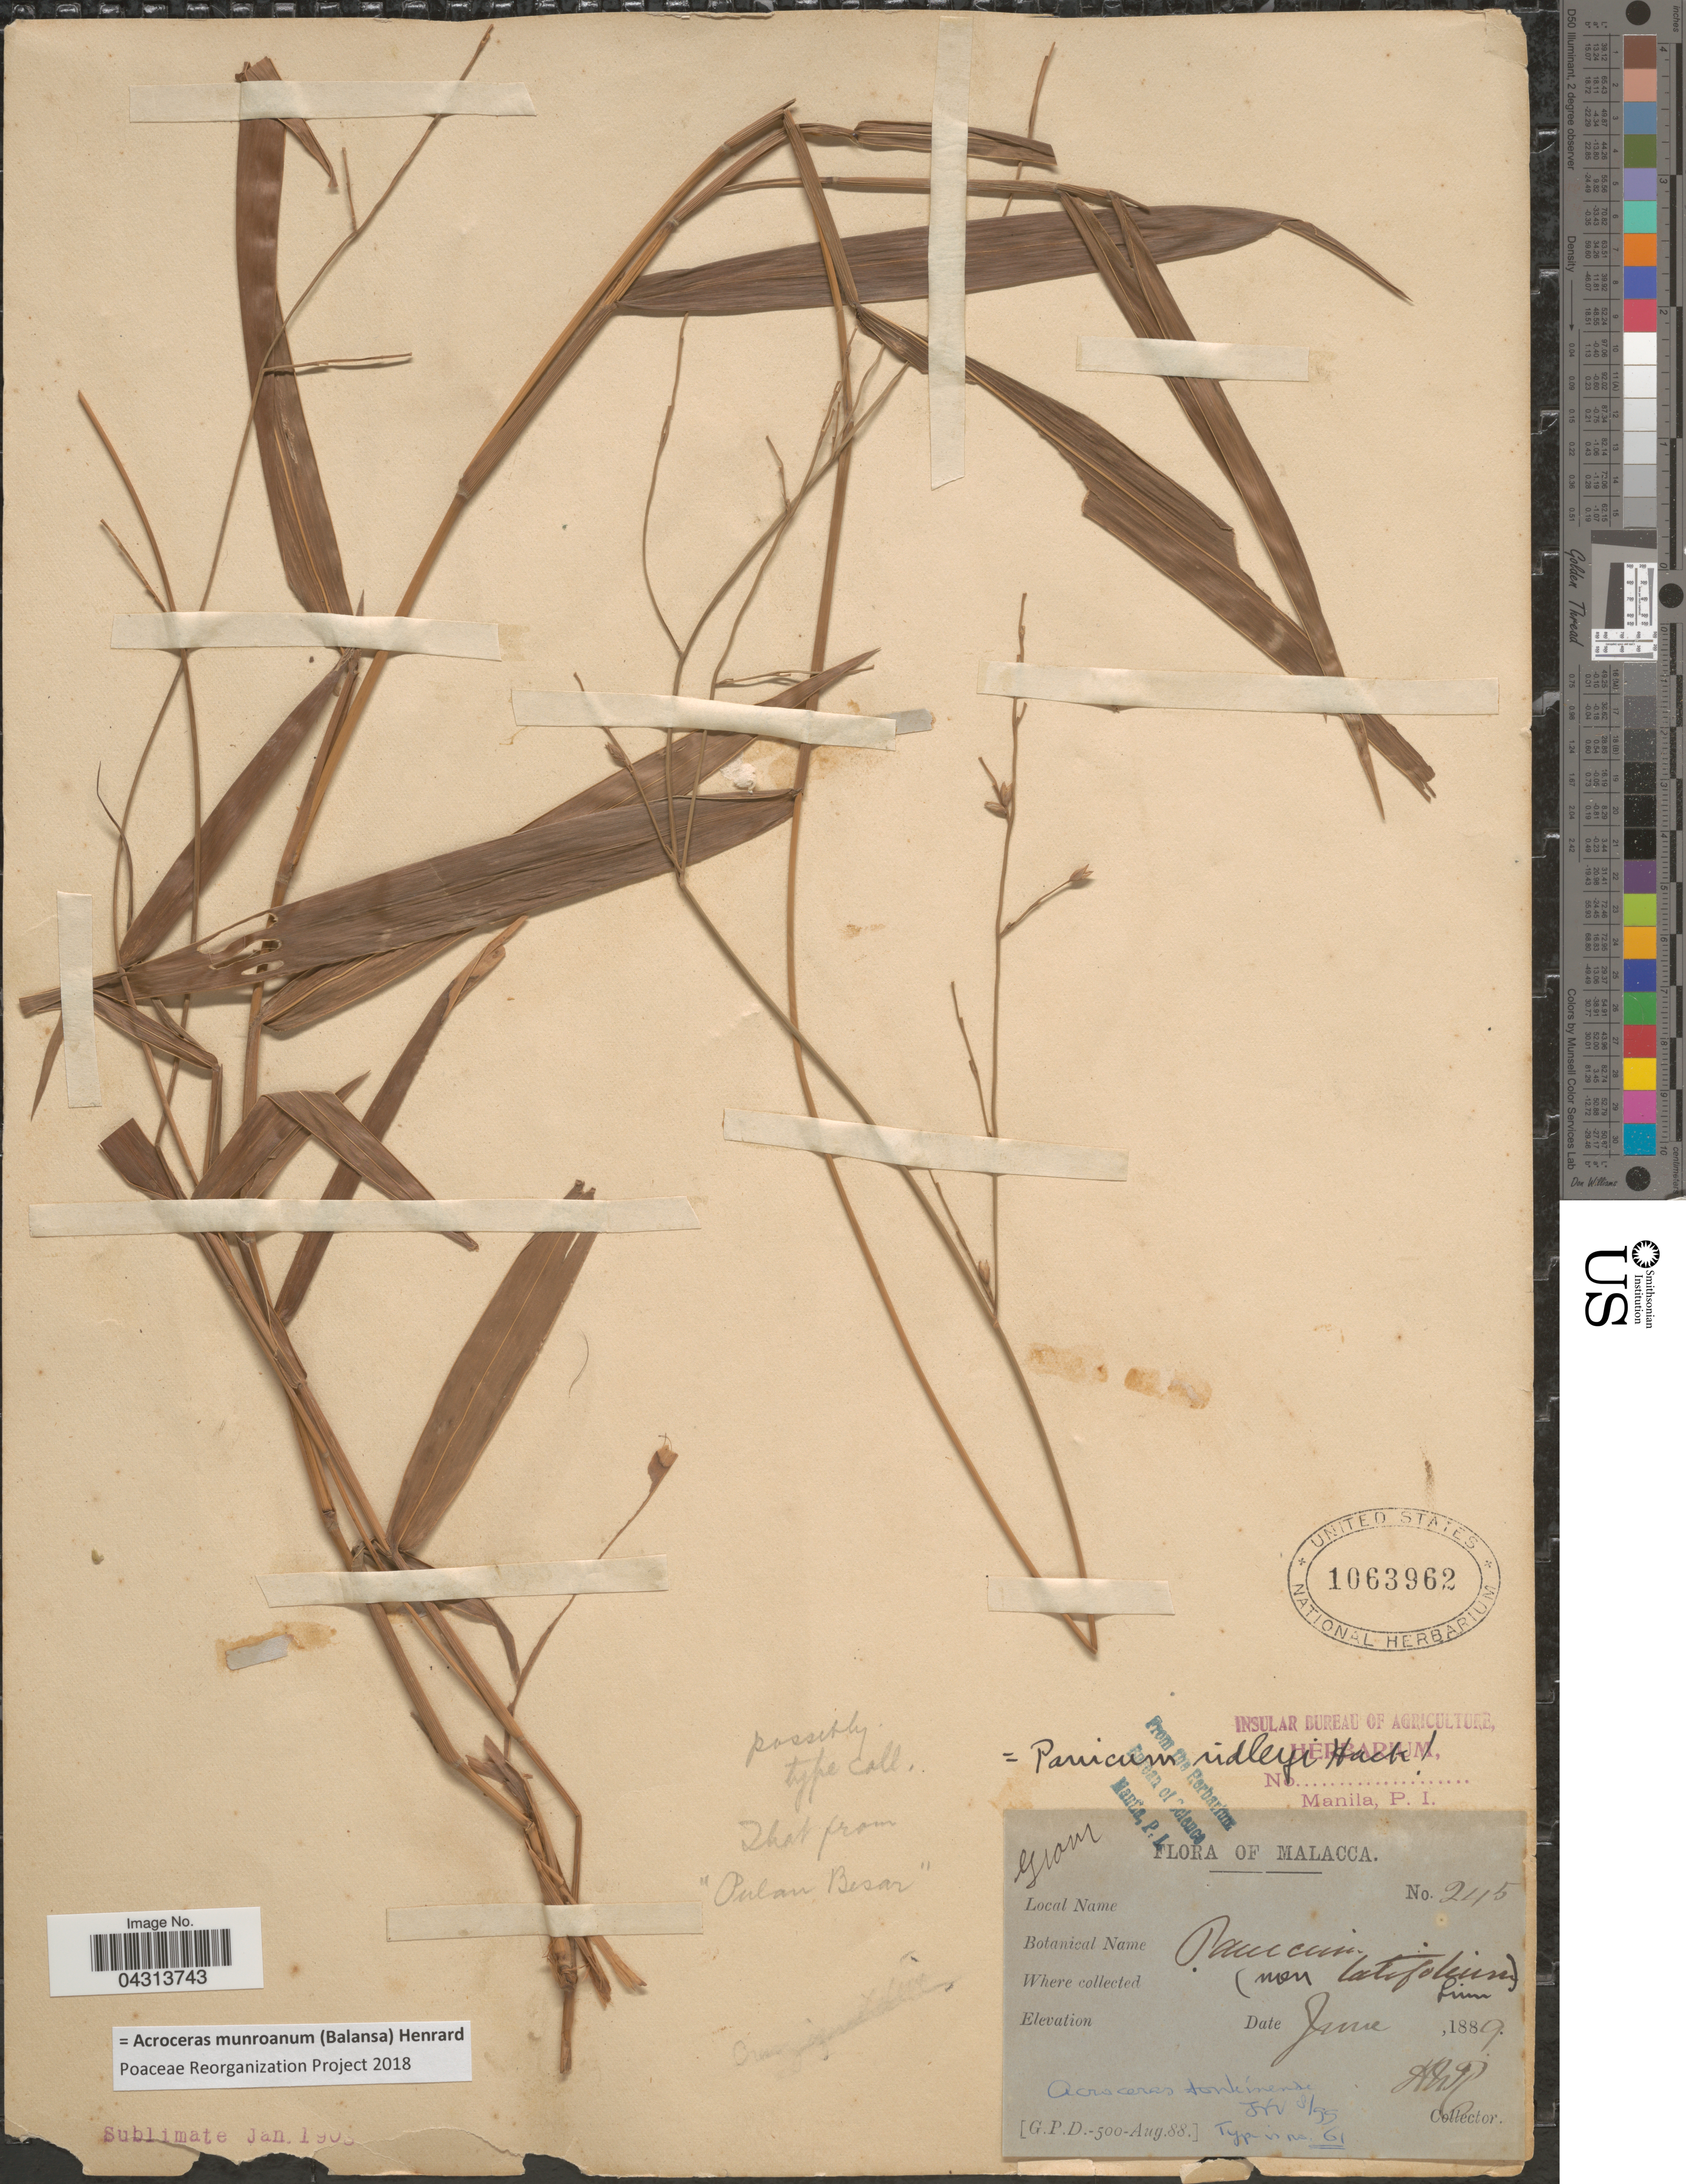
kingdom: Plantae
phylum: Tracheophyta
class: Liliopsida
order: Poales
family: Poaceae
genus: Acroceras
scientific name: Acroceras munroanum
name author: (Steud.) Henr.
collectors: H. N. R.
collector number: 245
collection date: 1889-06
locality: Malacca.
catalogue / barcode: US 1063962